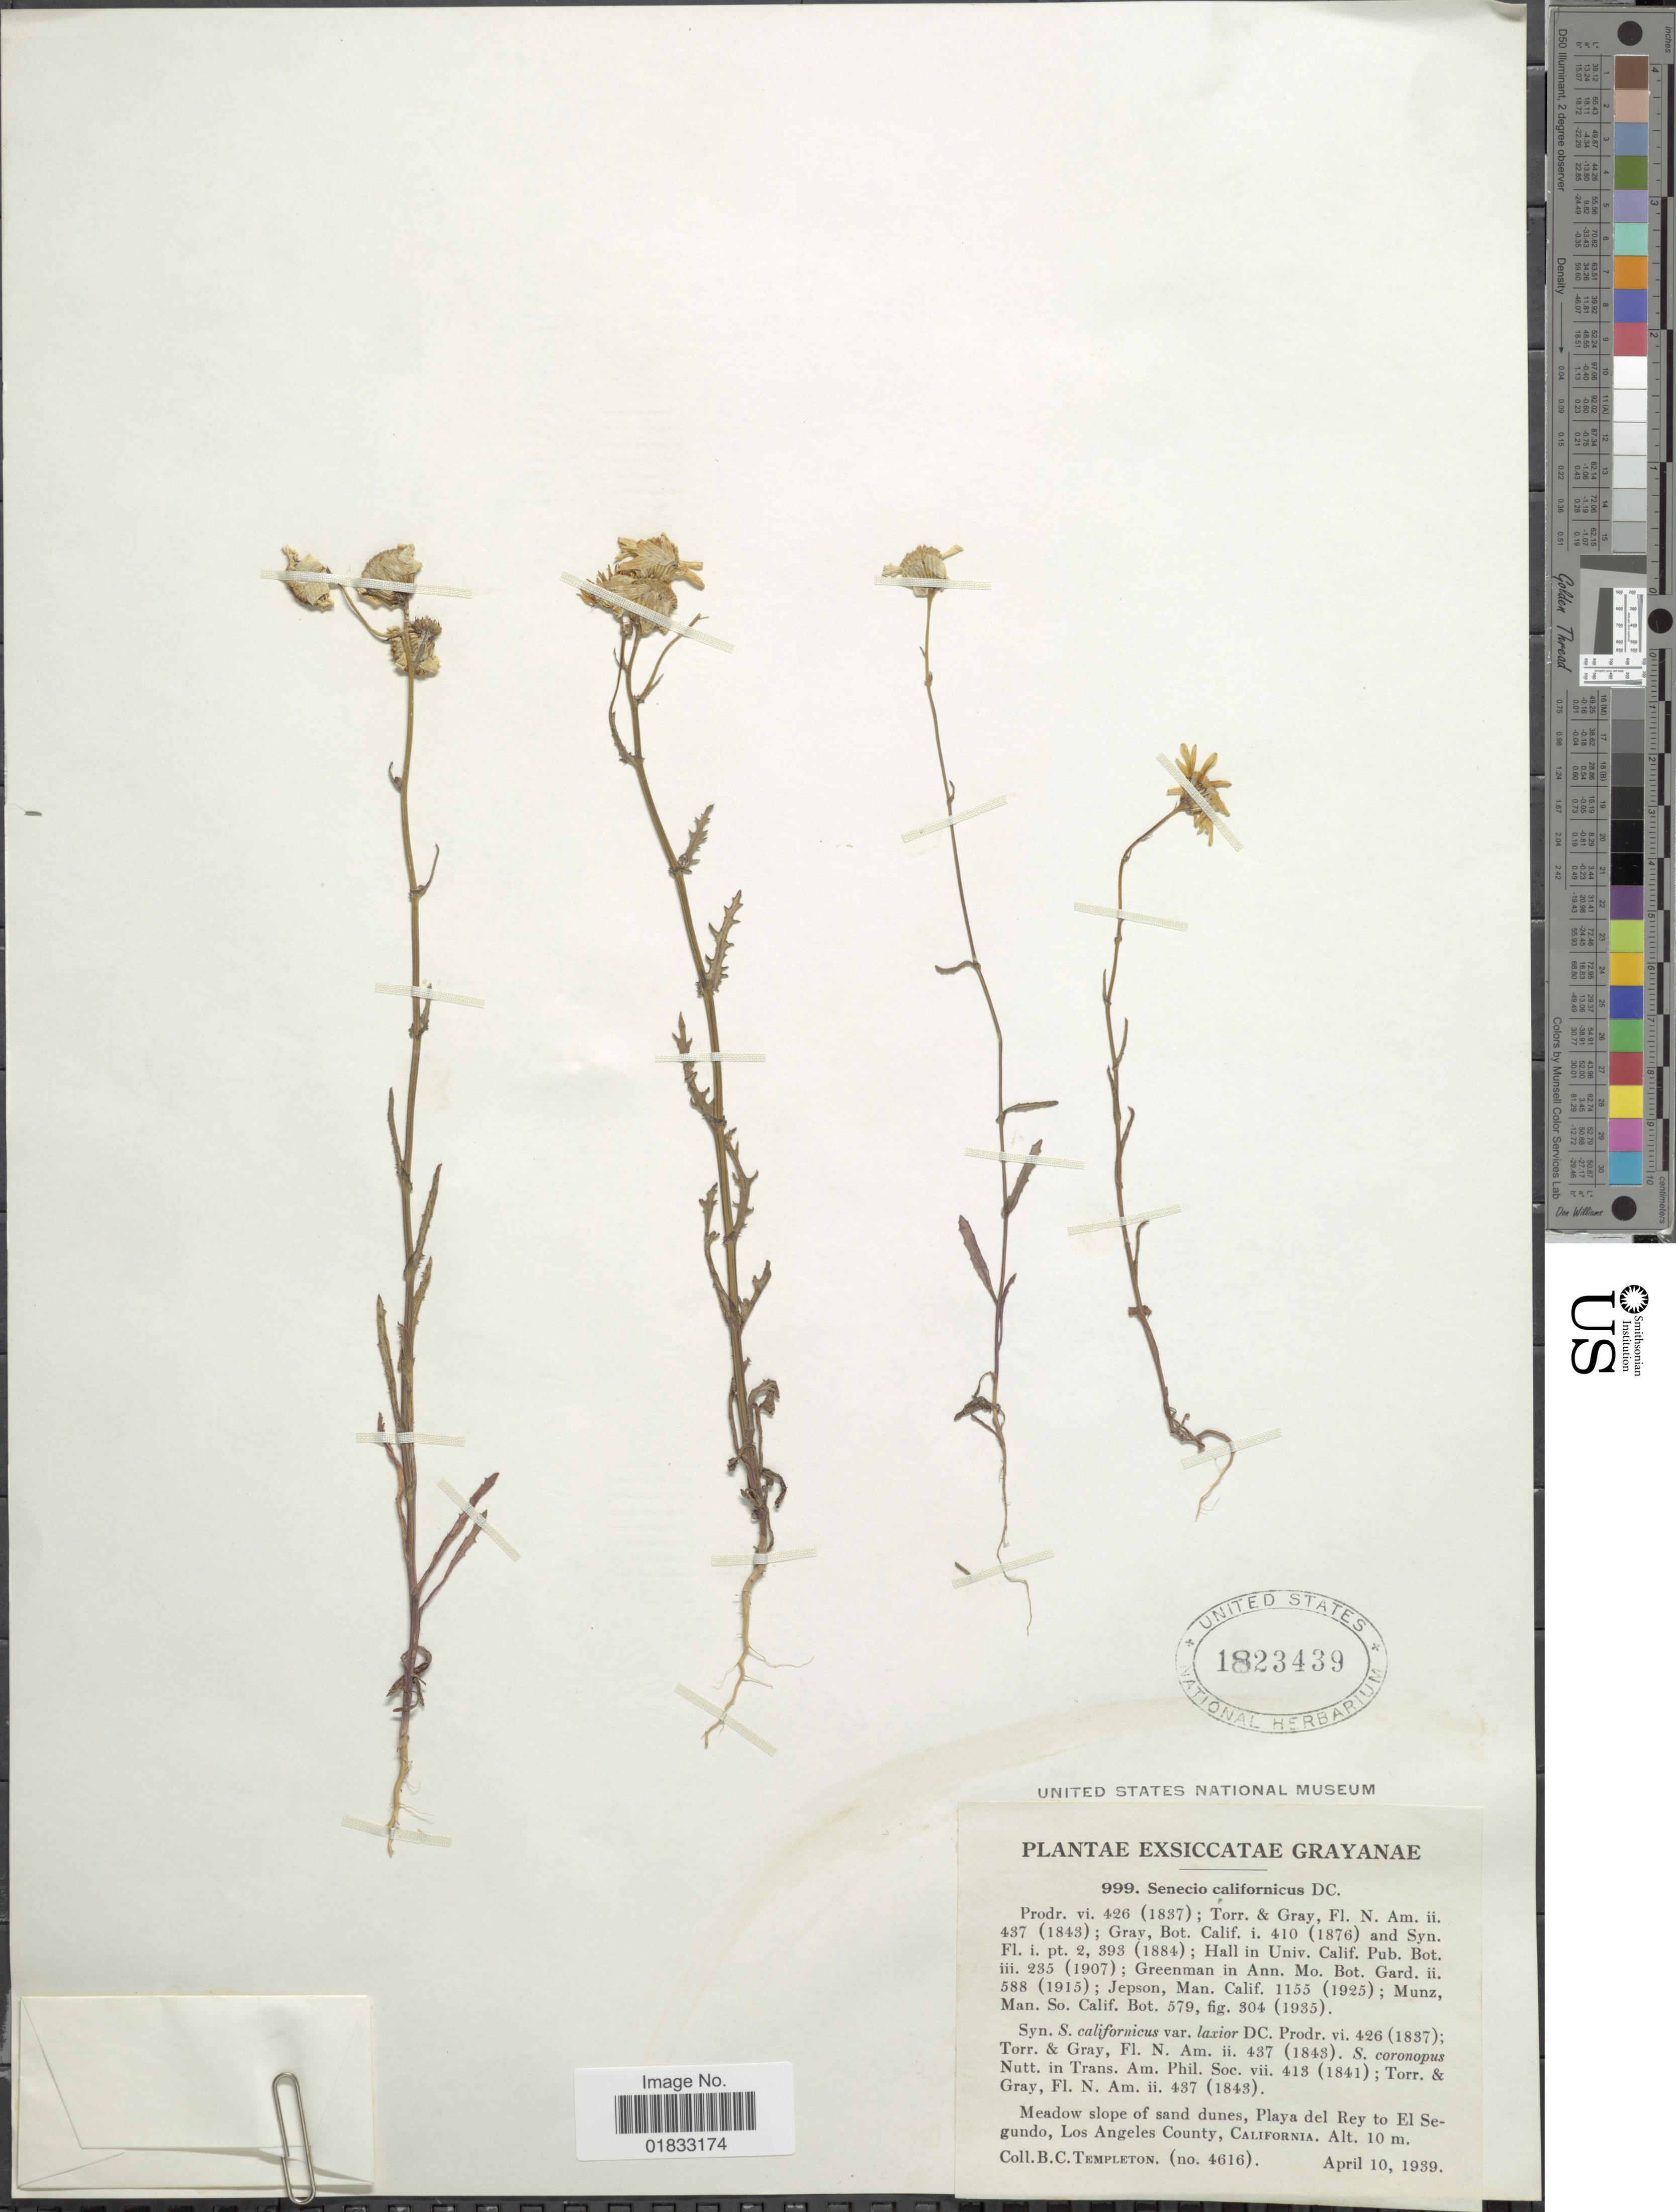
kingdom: Plantae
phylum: Tracheophyta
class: Magnoliopsida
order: Asterales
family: Asteraceae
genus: Senecio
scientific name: Senecio californicus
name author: DC.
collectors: B. Templeton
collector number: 4616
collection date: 1939-04-10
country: United States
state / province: California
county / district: Los Angeles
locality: Playa del Rey to El Segundo, Los Angeles County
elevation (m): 10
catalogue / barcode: US 1823439